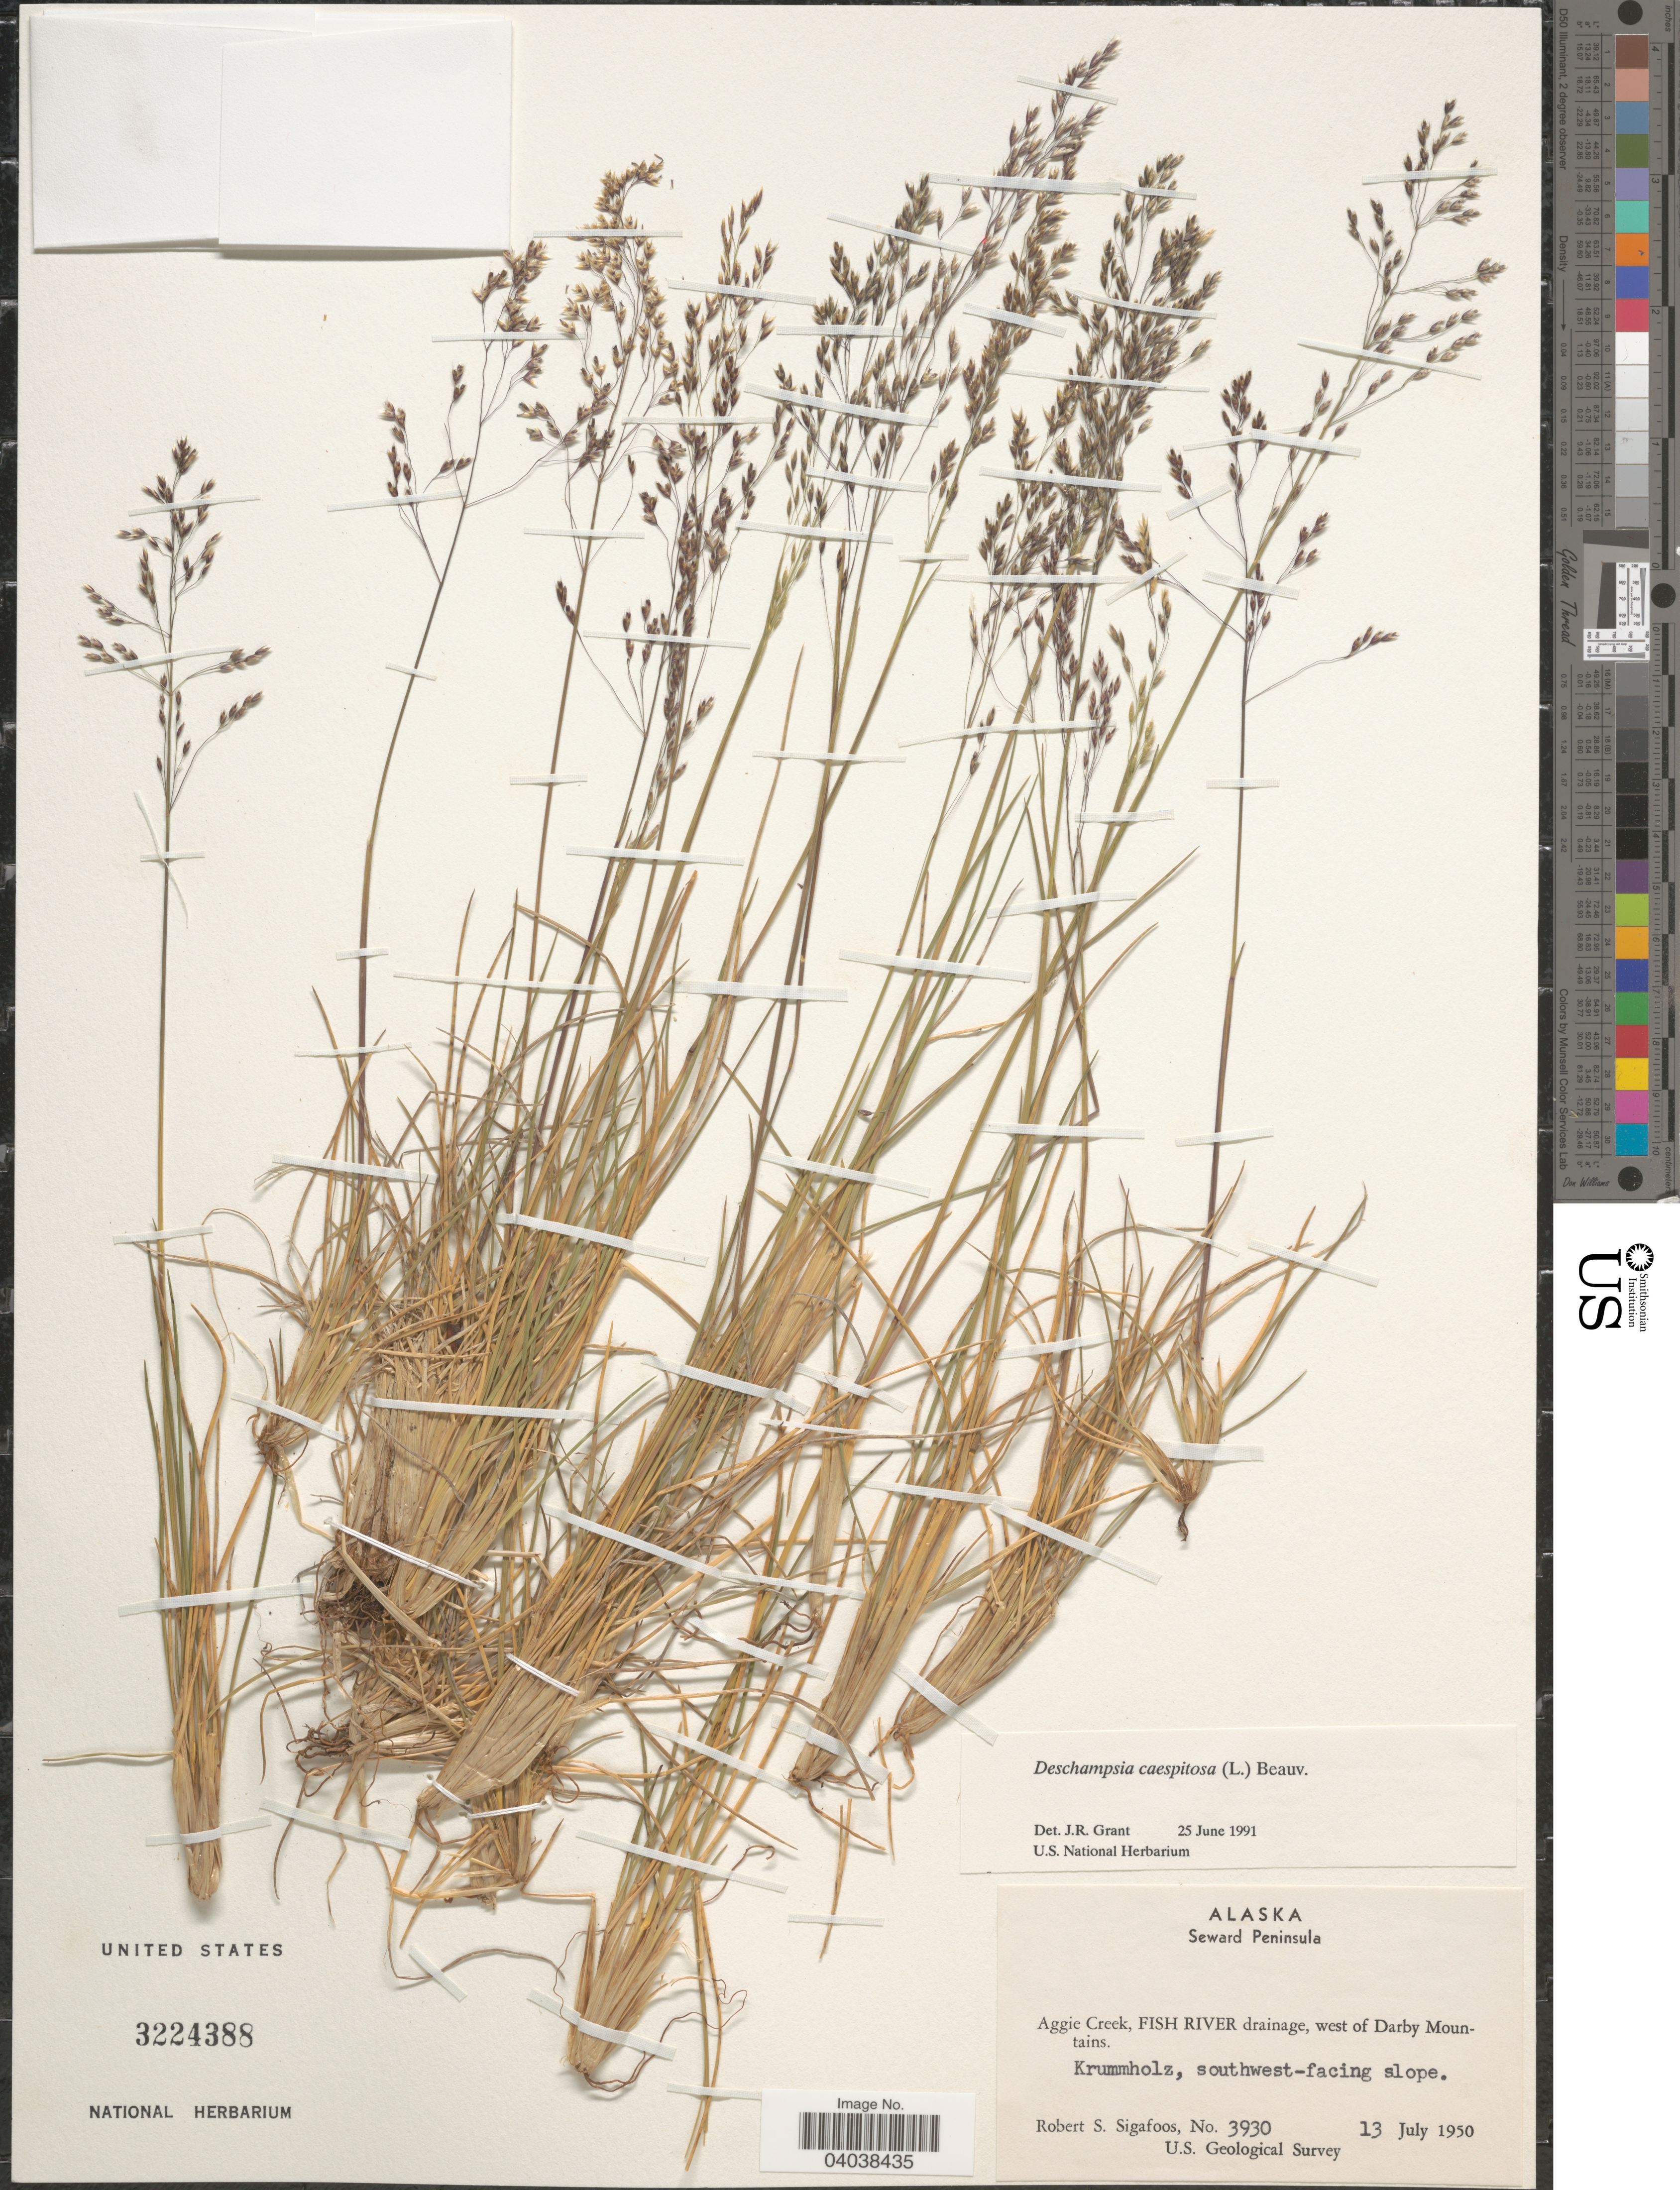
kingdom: Plantae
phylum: Tracheophyta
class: Liliopsida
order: Poales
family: Poaceae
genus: Deschampsia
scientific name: Deschampsia cespitosa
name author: (L.) P. Beauv.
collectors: R. Sigafoos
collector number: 3930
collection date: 1950-07-13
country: United States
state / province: Alaska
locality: Seward Peninsula. Aggie Creek, Fish River drainage, west of Darby Mountains. Krummholz, southwest-facing slope.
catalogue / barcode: US 3224388